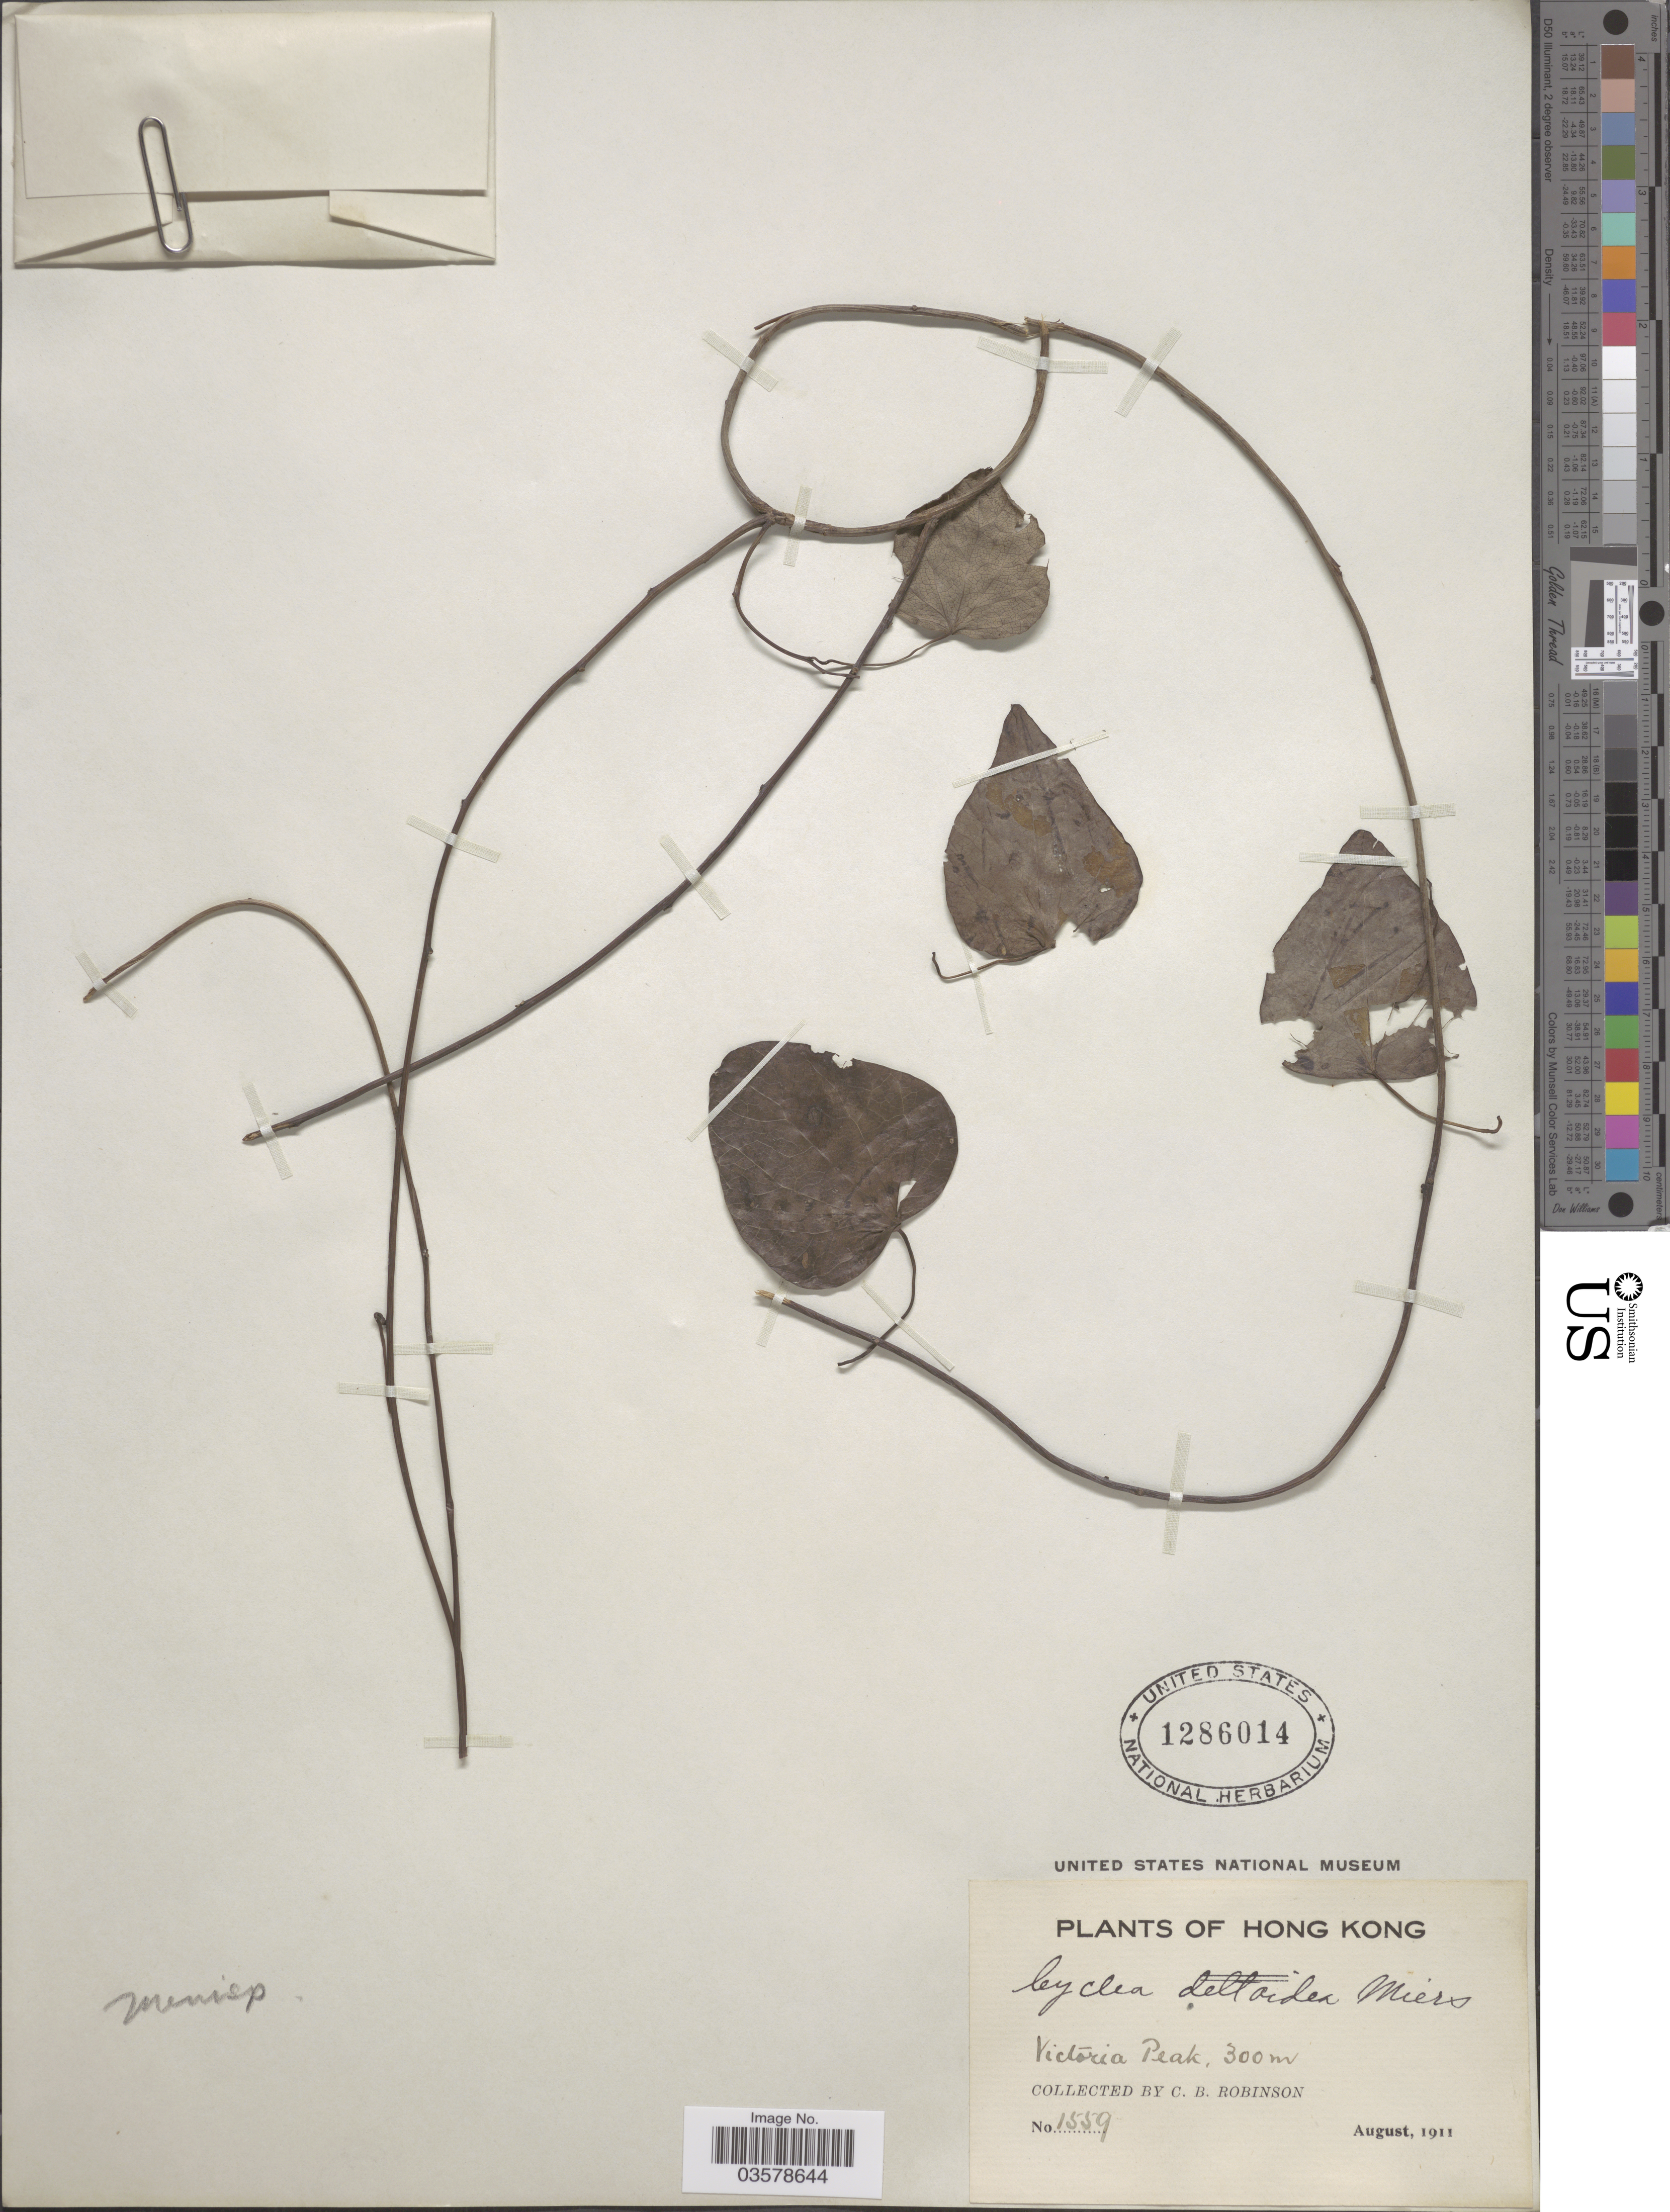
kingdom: Plantae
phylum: Tracheophyta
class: Magnoliopsida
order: Ranunculales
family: Menispermaceae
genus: Cyclea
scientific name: Cyclea hypoglauca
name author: (Schauer) Diels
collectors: C. Robinson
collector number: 1559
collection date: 1911-08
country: China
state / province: Hong Kong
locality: Victoria Peak.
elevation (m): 300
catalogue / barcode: US 1286014